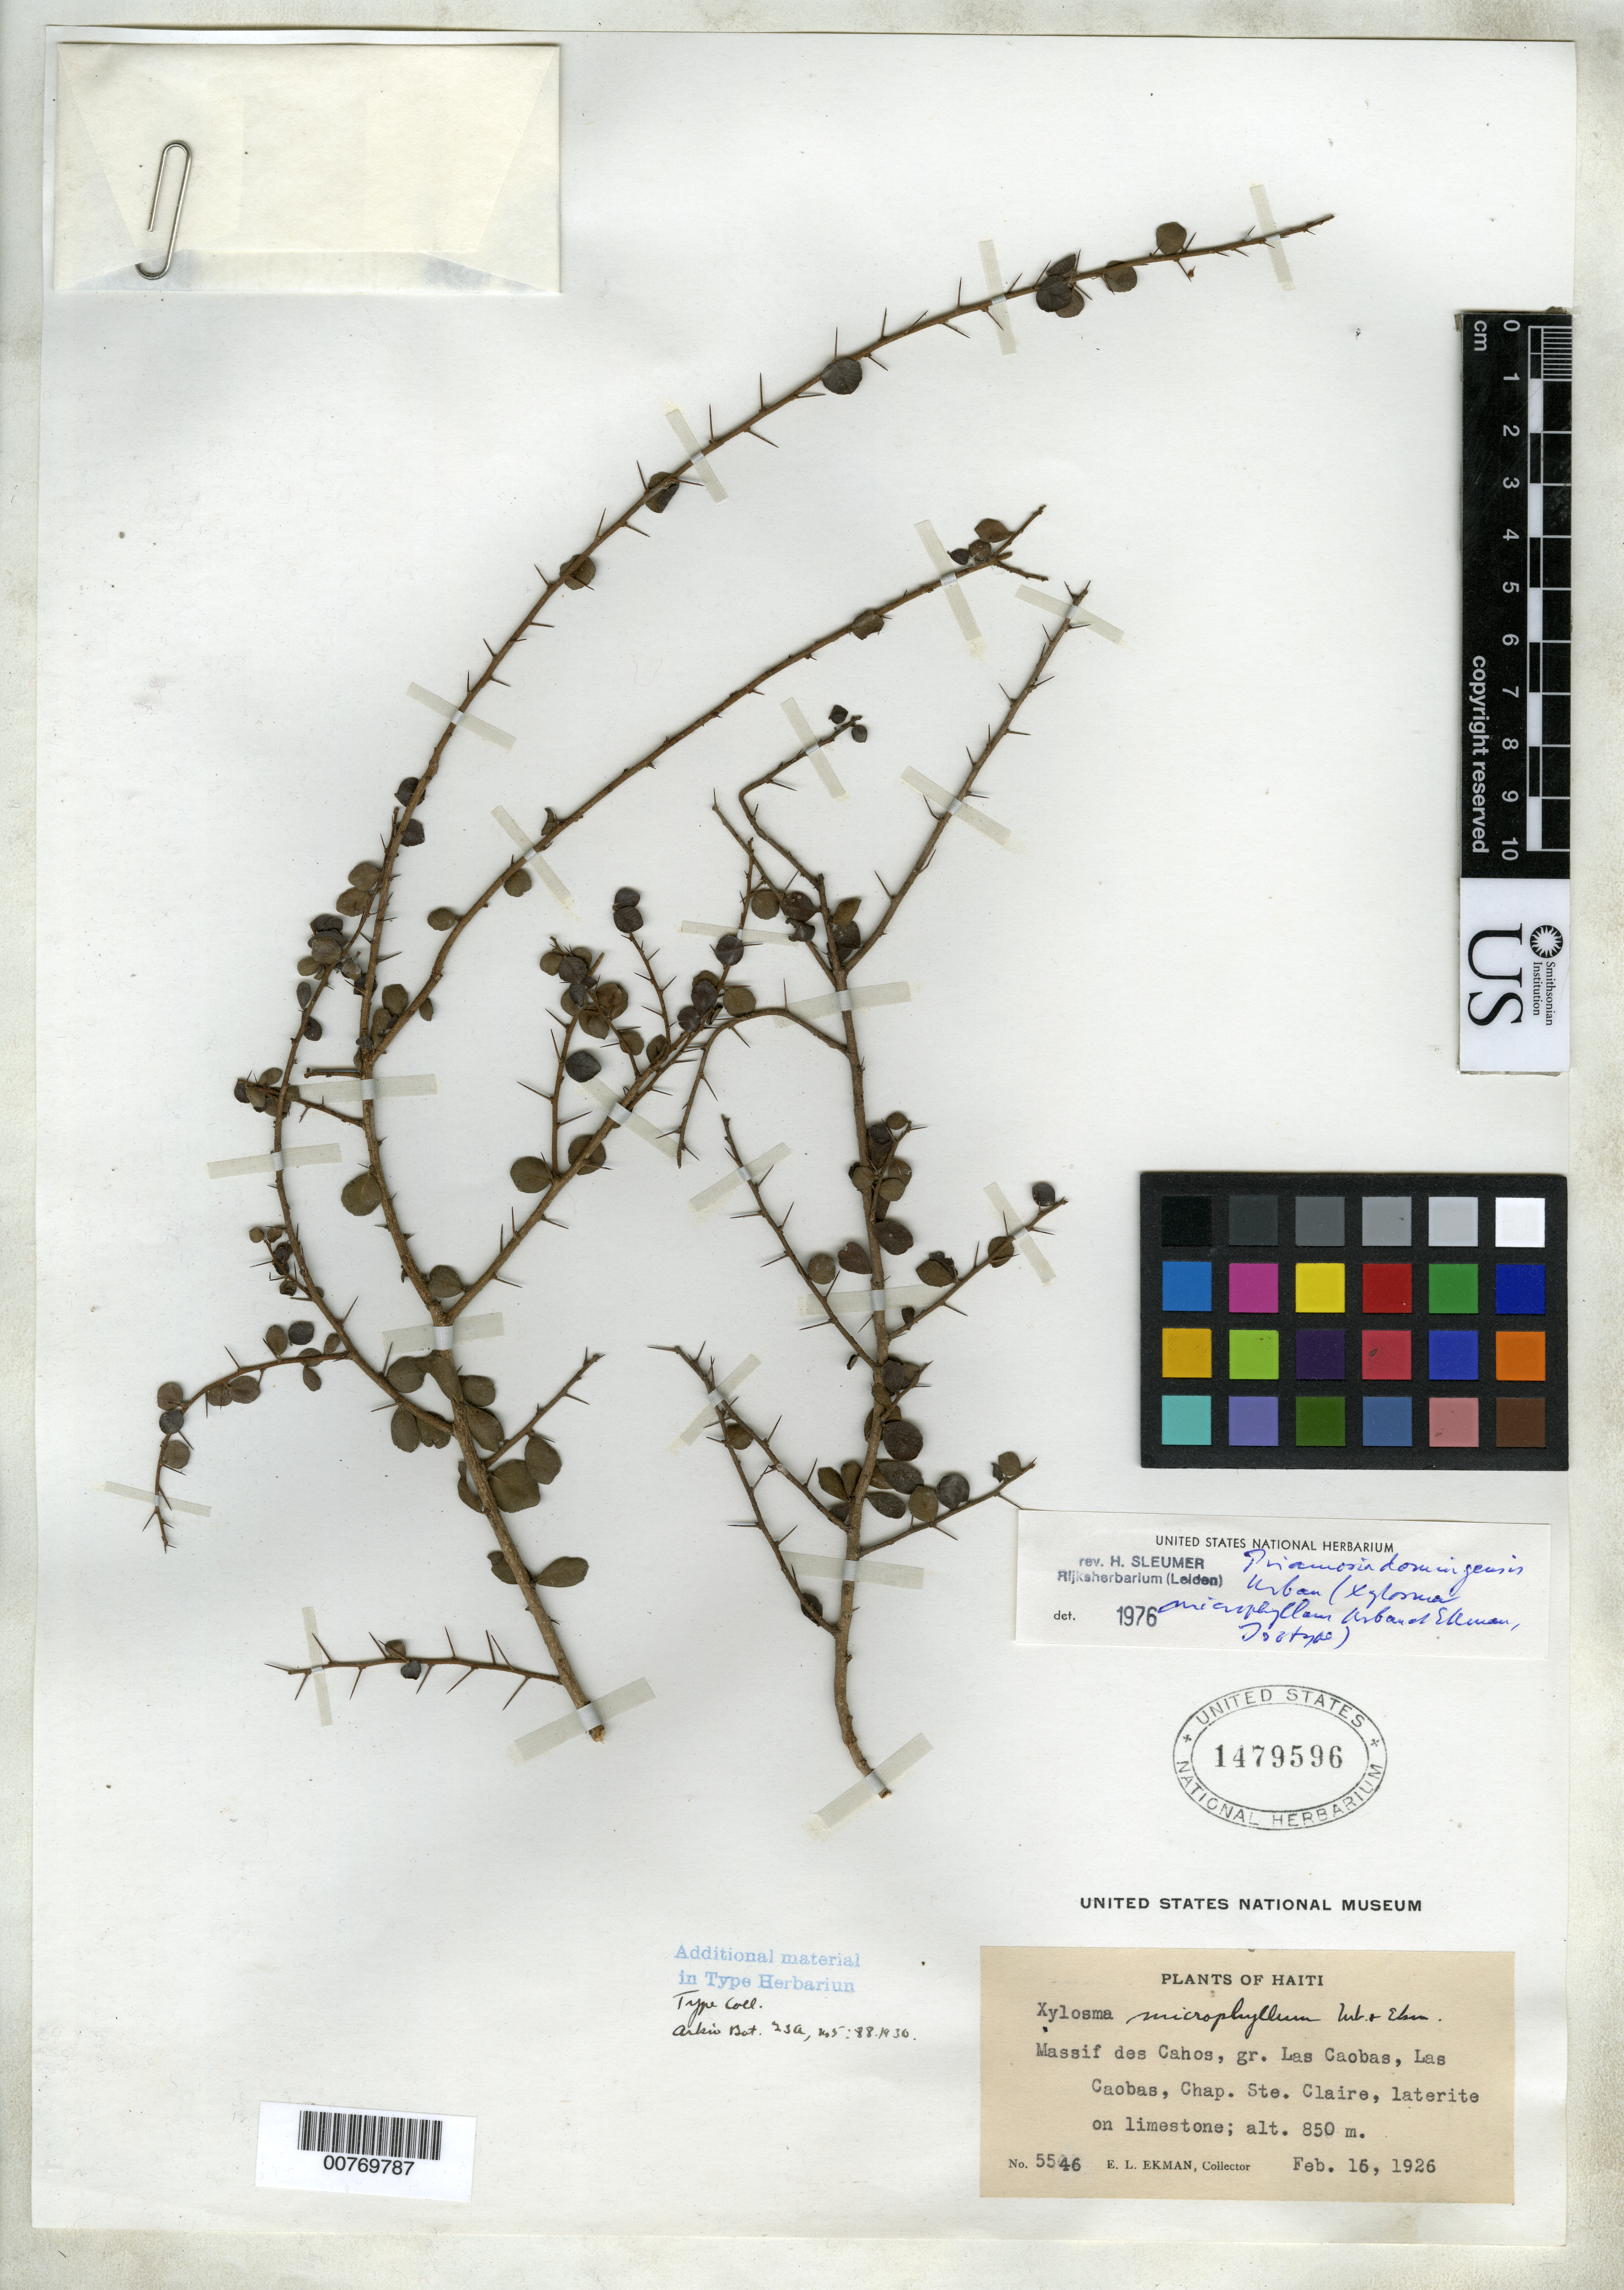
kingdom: Plantae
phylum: Tracheophyta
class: Magnoliopsida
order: Malpighiales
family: Salicaceae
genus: Xylosma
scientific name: Xylosma microphylla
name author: Urb. & Ekman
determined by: Sleumer, H. O.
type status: Isotype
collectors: E. L. Ekman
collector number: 5546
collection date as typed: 16 Feb 1926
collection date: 1926-02-16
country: Haiti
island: Hispaniola Island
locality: Massif des Cahos, gr. Las Caobas, Las Caobas, Chap. Ste. Claire, laterite on limestone.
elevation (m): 850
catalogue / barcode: US 1479596